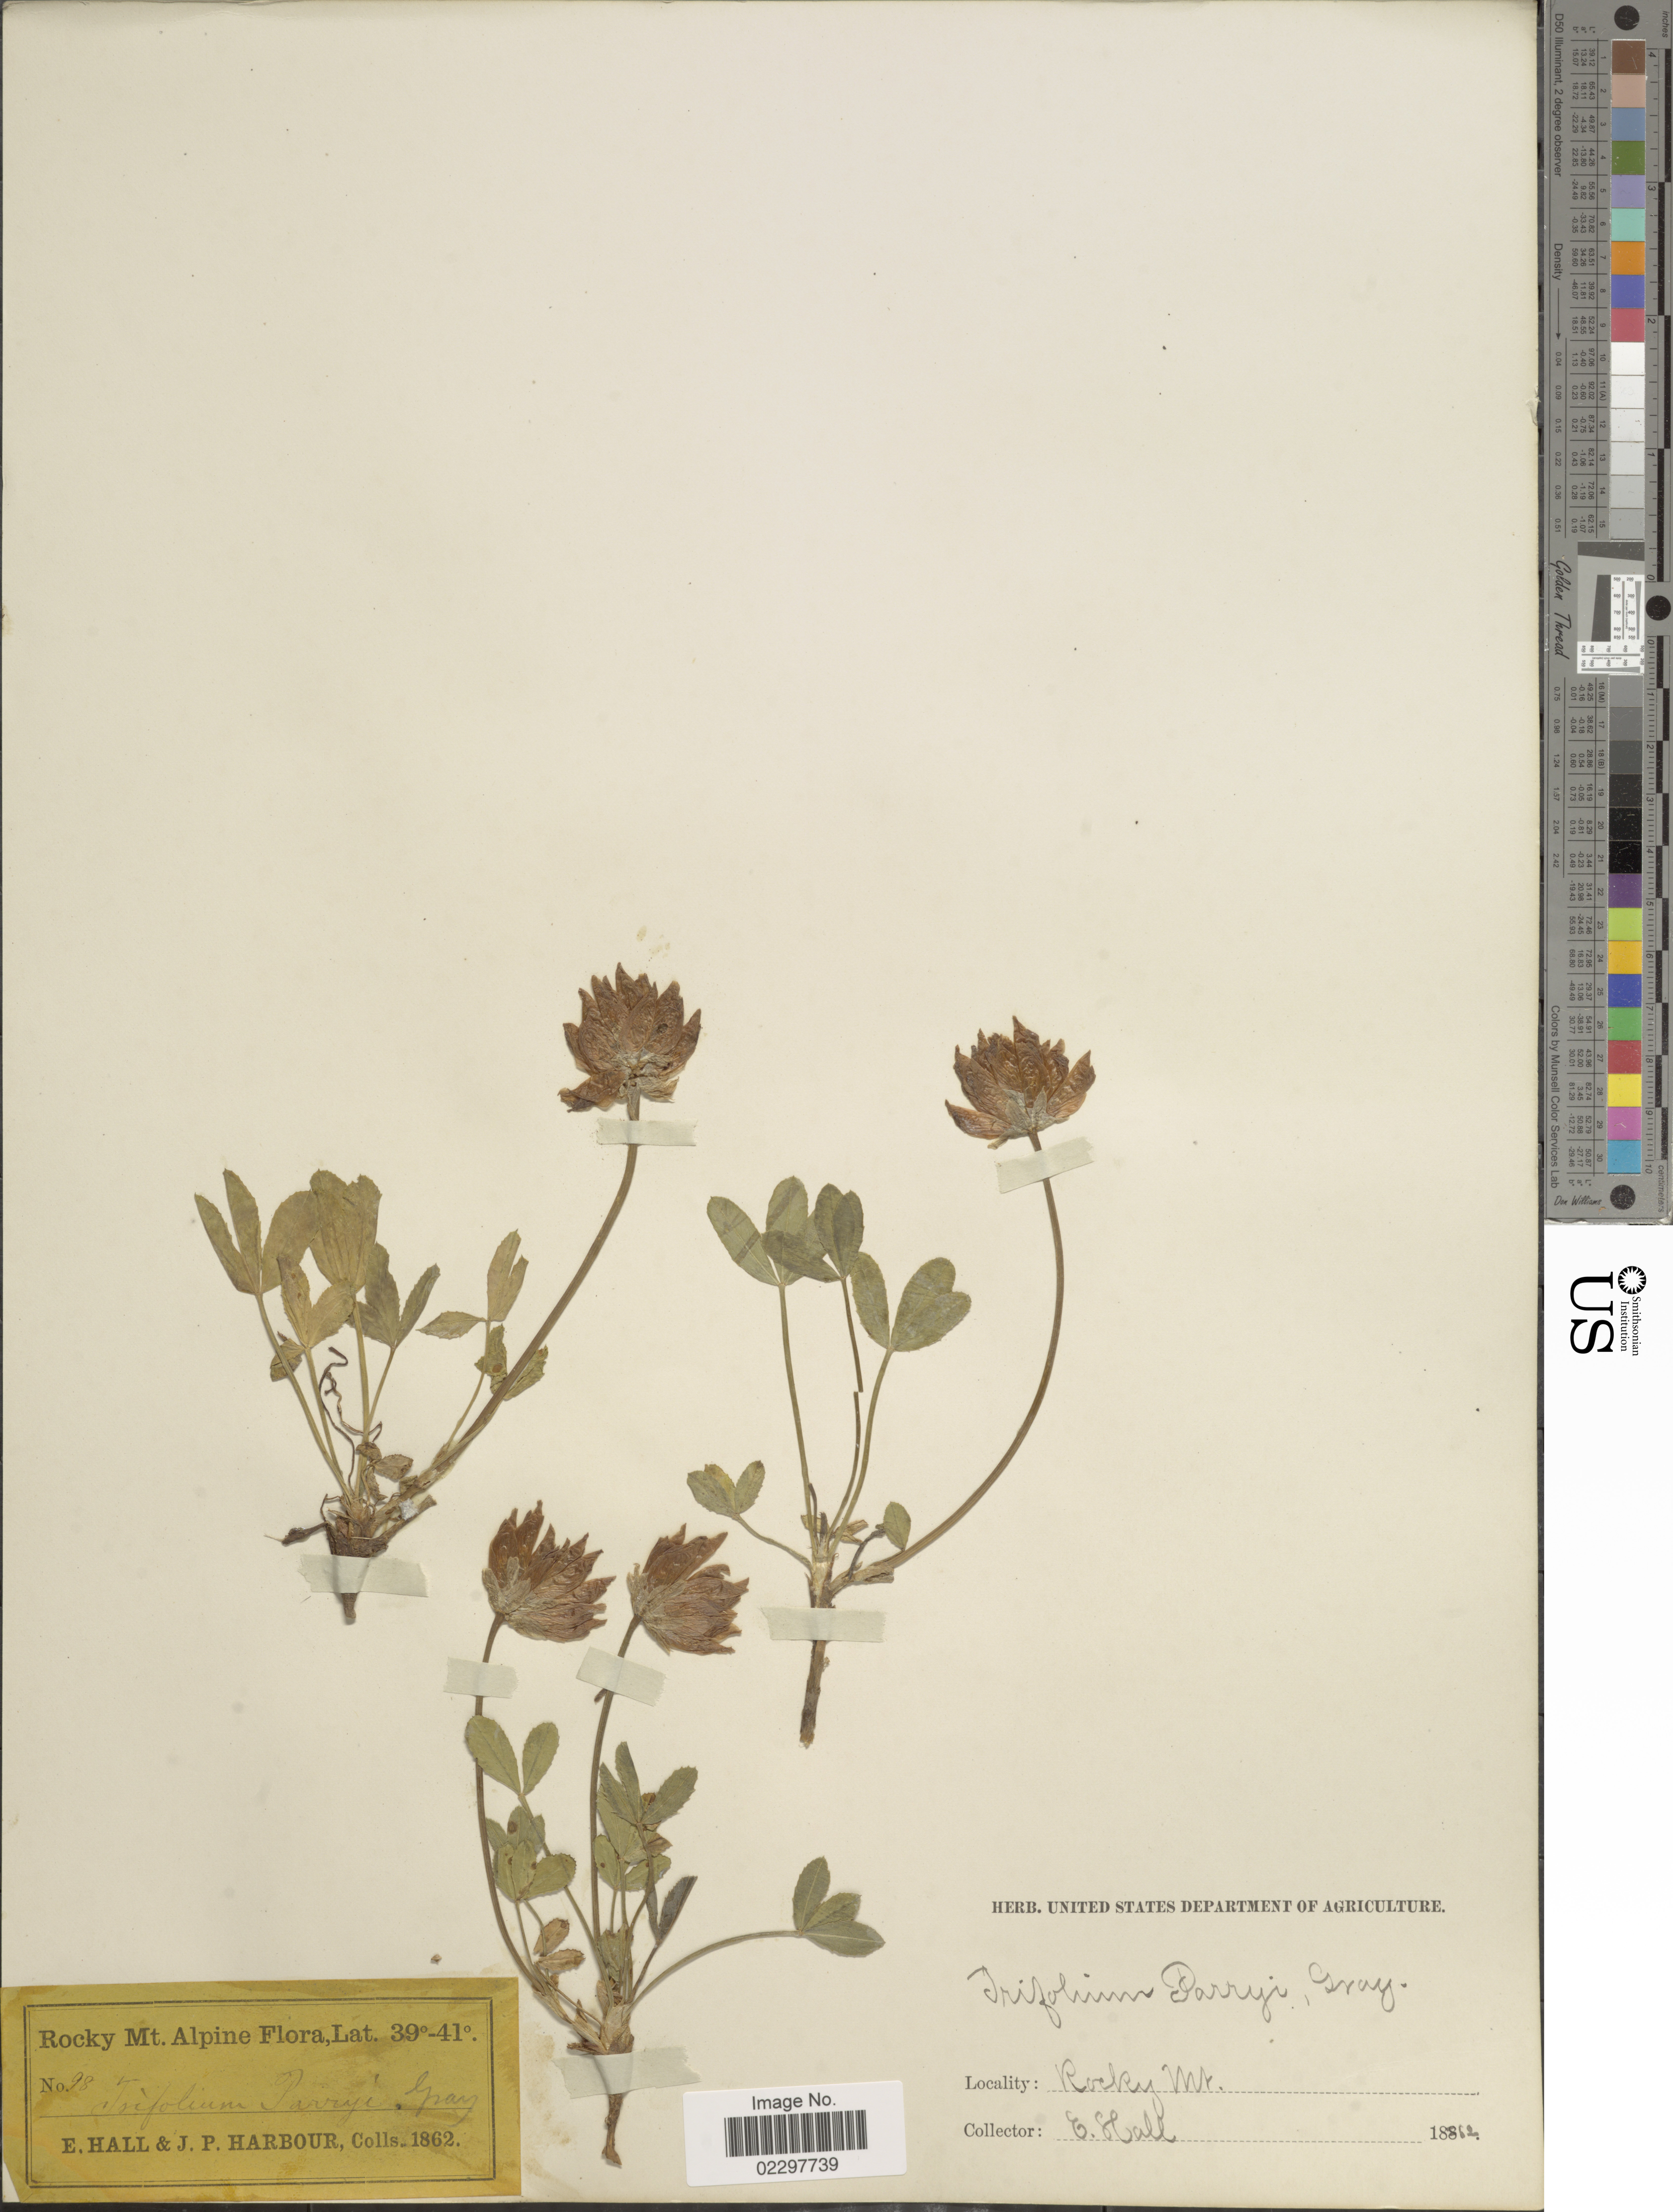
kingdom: Plantae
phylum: Tracheophyta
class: Magnoliopsida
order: Fabales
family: Fabaceae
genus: Trifolium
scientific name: Trifolium parryi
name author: A. Gray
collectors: E. Hall & J. Harbour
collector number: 98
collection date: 1862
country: United States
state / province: Colorado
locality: Rocky Mt Alpine